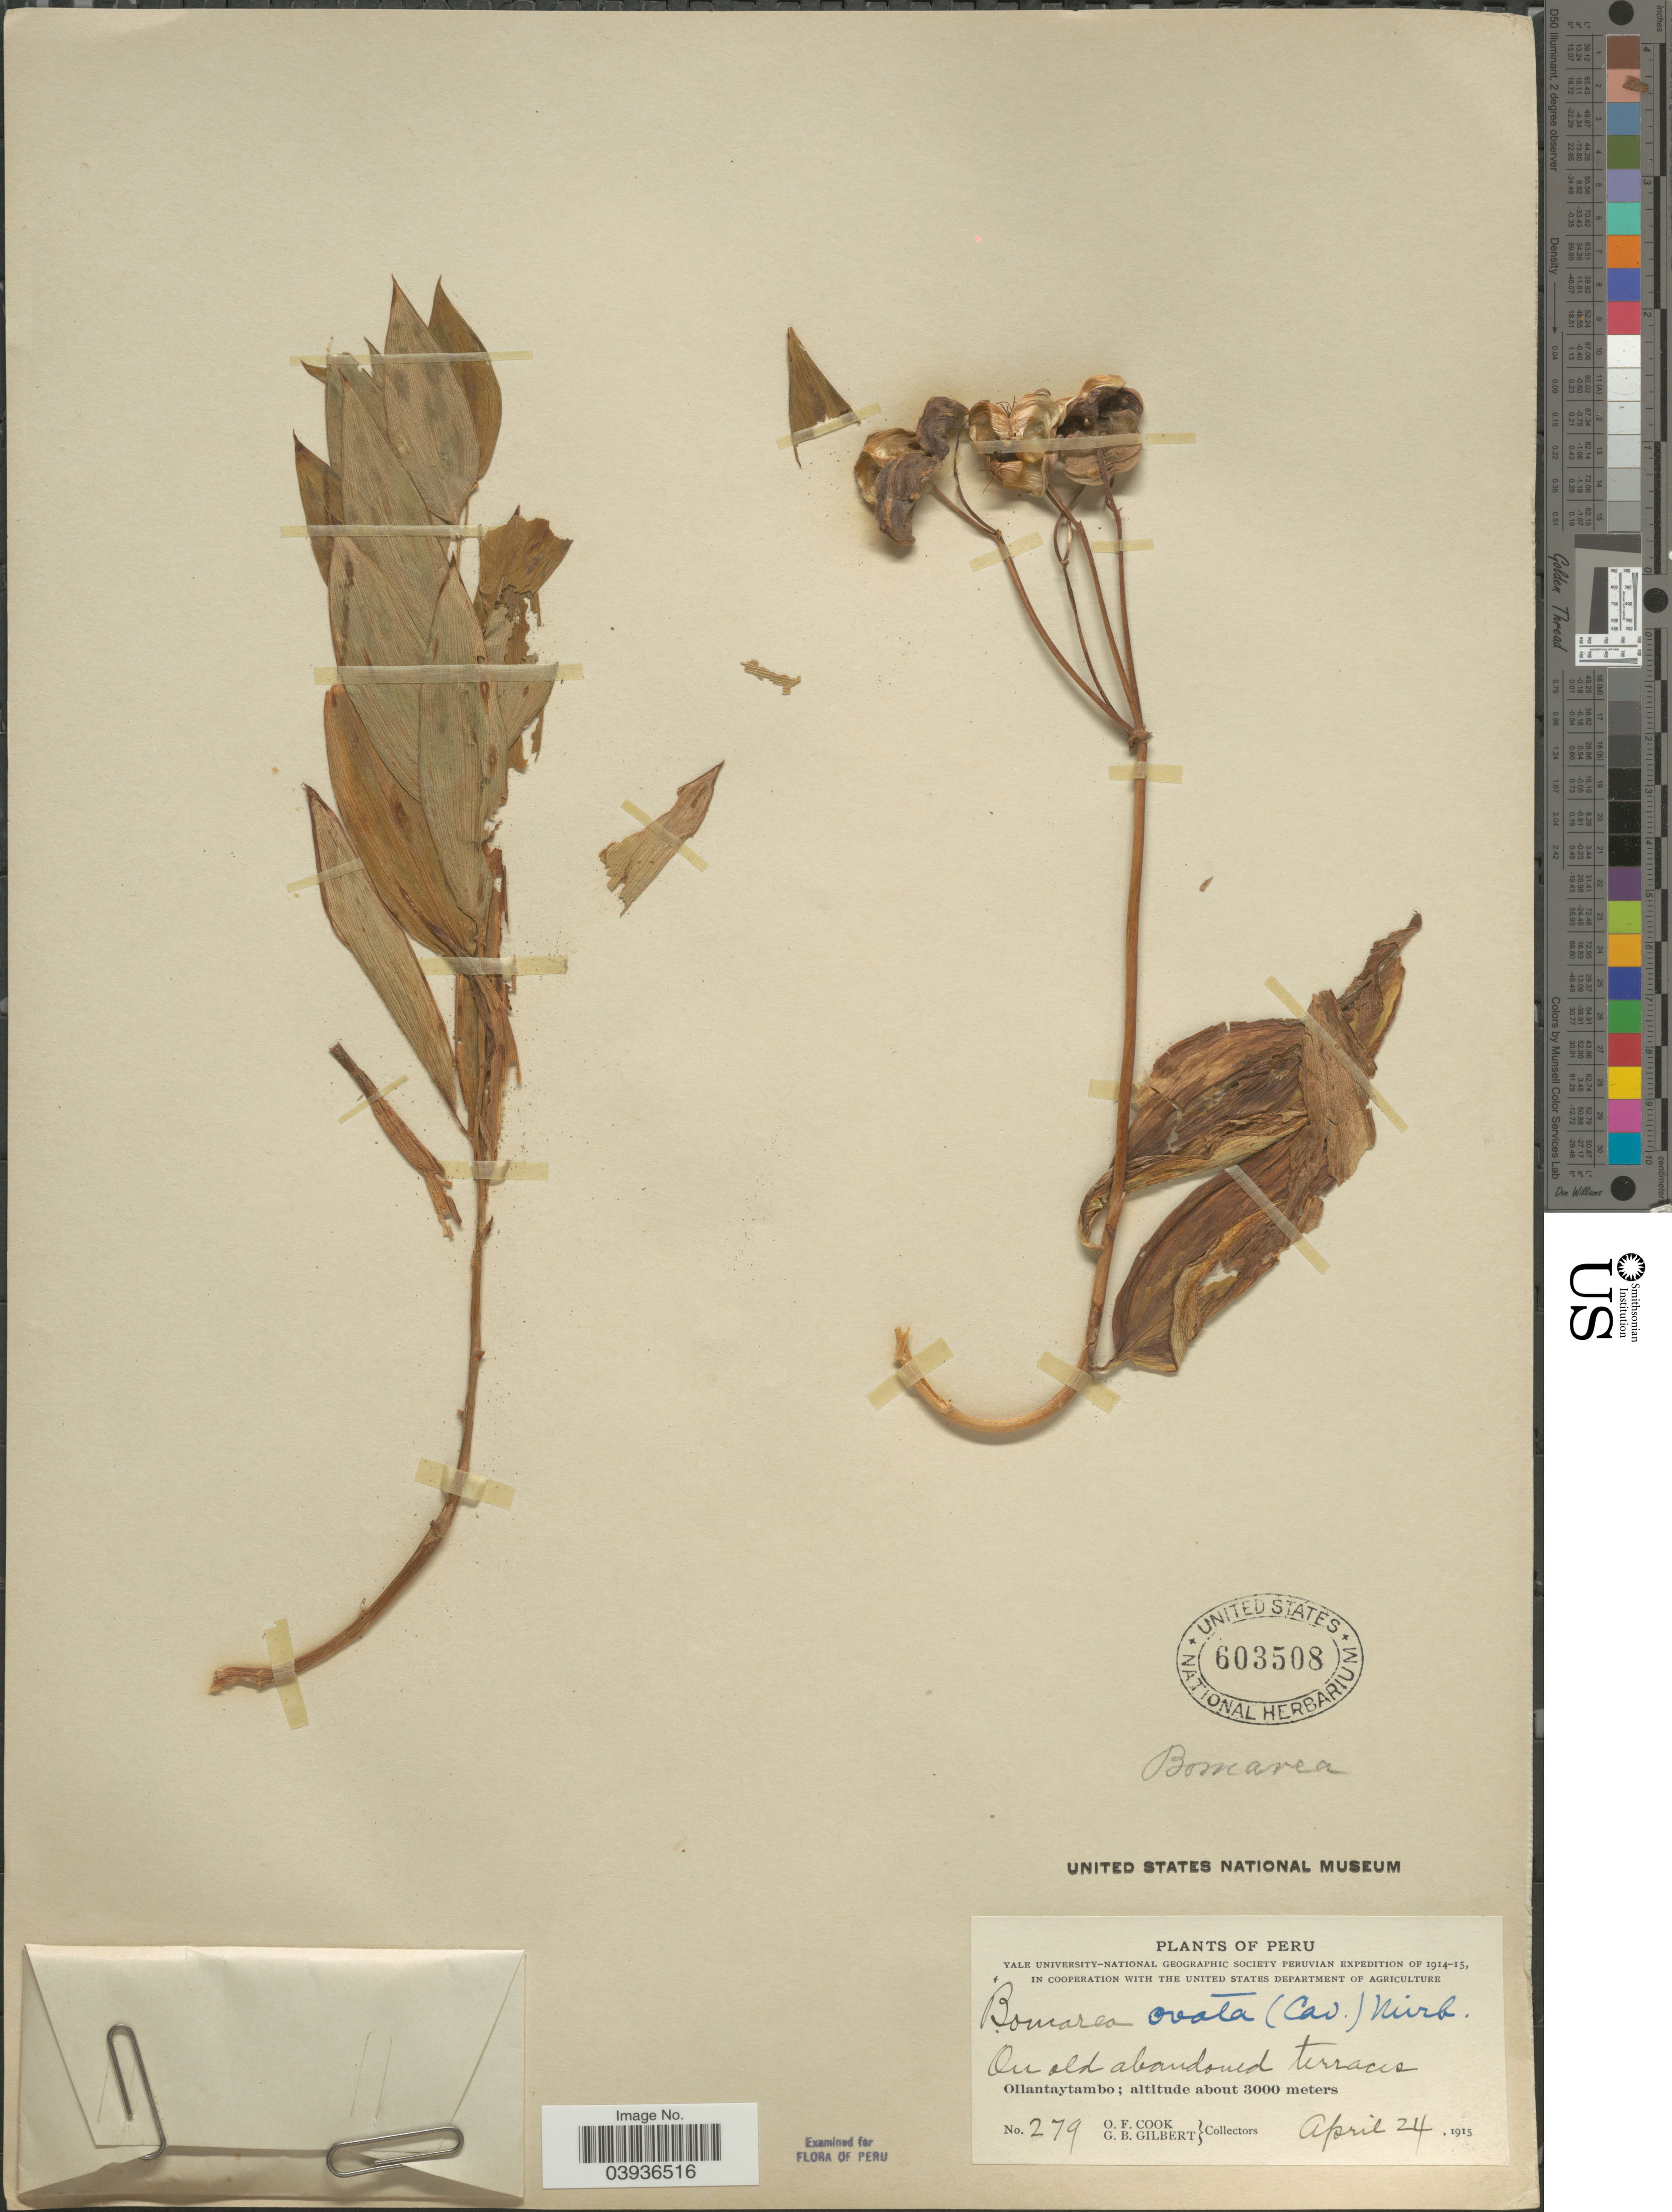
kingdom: Plantae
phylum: Tracheophyta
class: Liliopsida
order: Liliales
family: Alstroemeriaceae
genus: Bomarea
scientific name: Bomarea ovata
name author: (Cav.) Mirb.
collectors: O. F. Cook & G. B. Gilbert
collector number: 279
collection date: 1915-04-24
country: Peru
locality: Ollantaytambo.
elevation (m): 3000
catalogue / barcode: US 603508